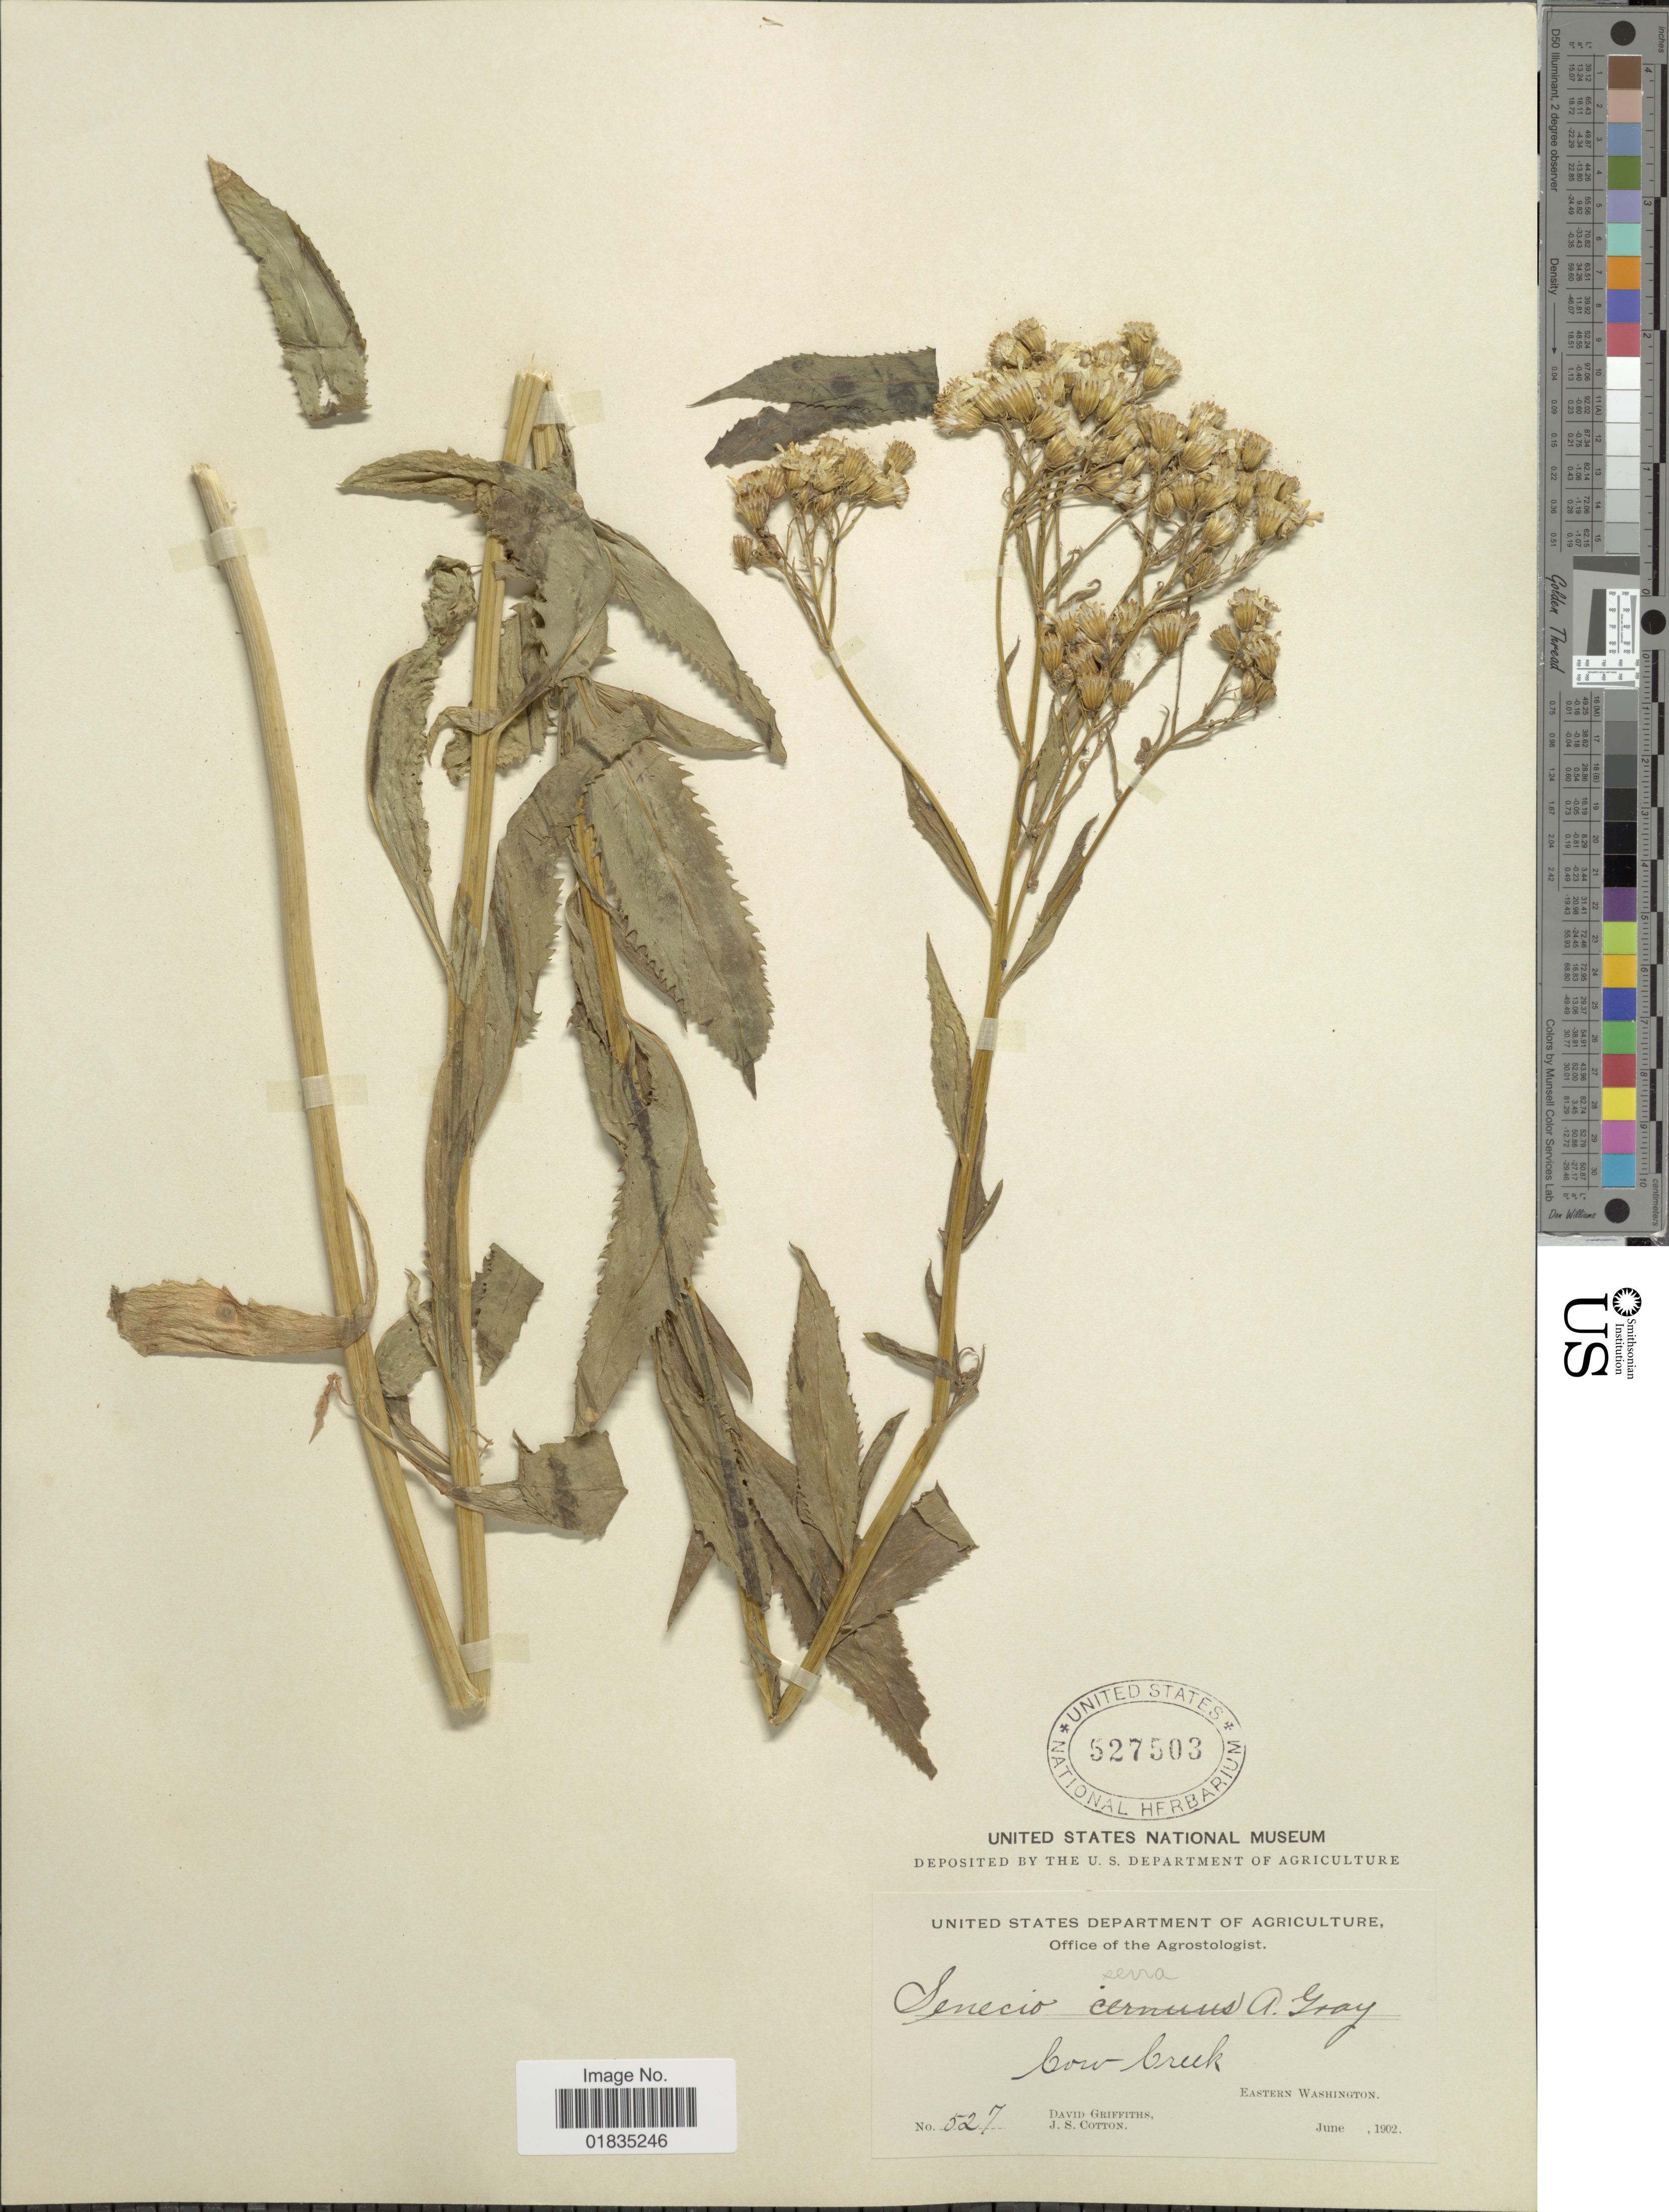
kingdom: Plantae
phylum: Tracheophyta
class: Magnoliopsida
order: Asterales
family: Asteraceae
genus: Senecio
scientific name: Senecio serra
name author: Hook.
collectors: D. Griffiths & J. S. Cotton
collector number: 527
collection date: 1902-06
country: United States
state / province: Washington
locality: Cow Creek, Eastern Washington.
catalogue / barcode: US 527503